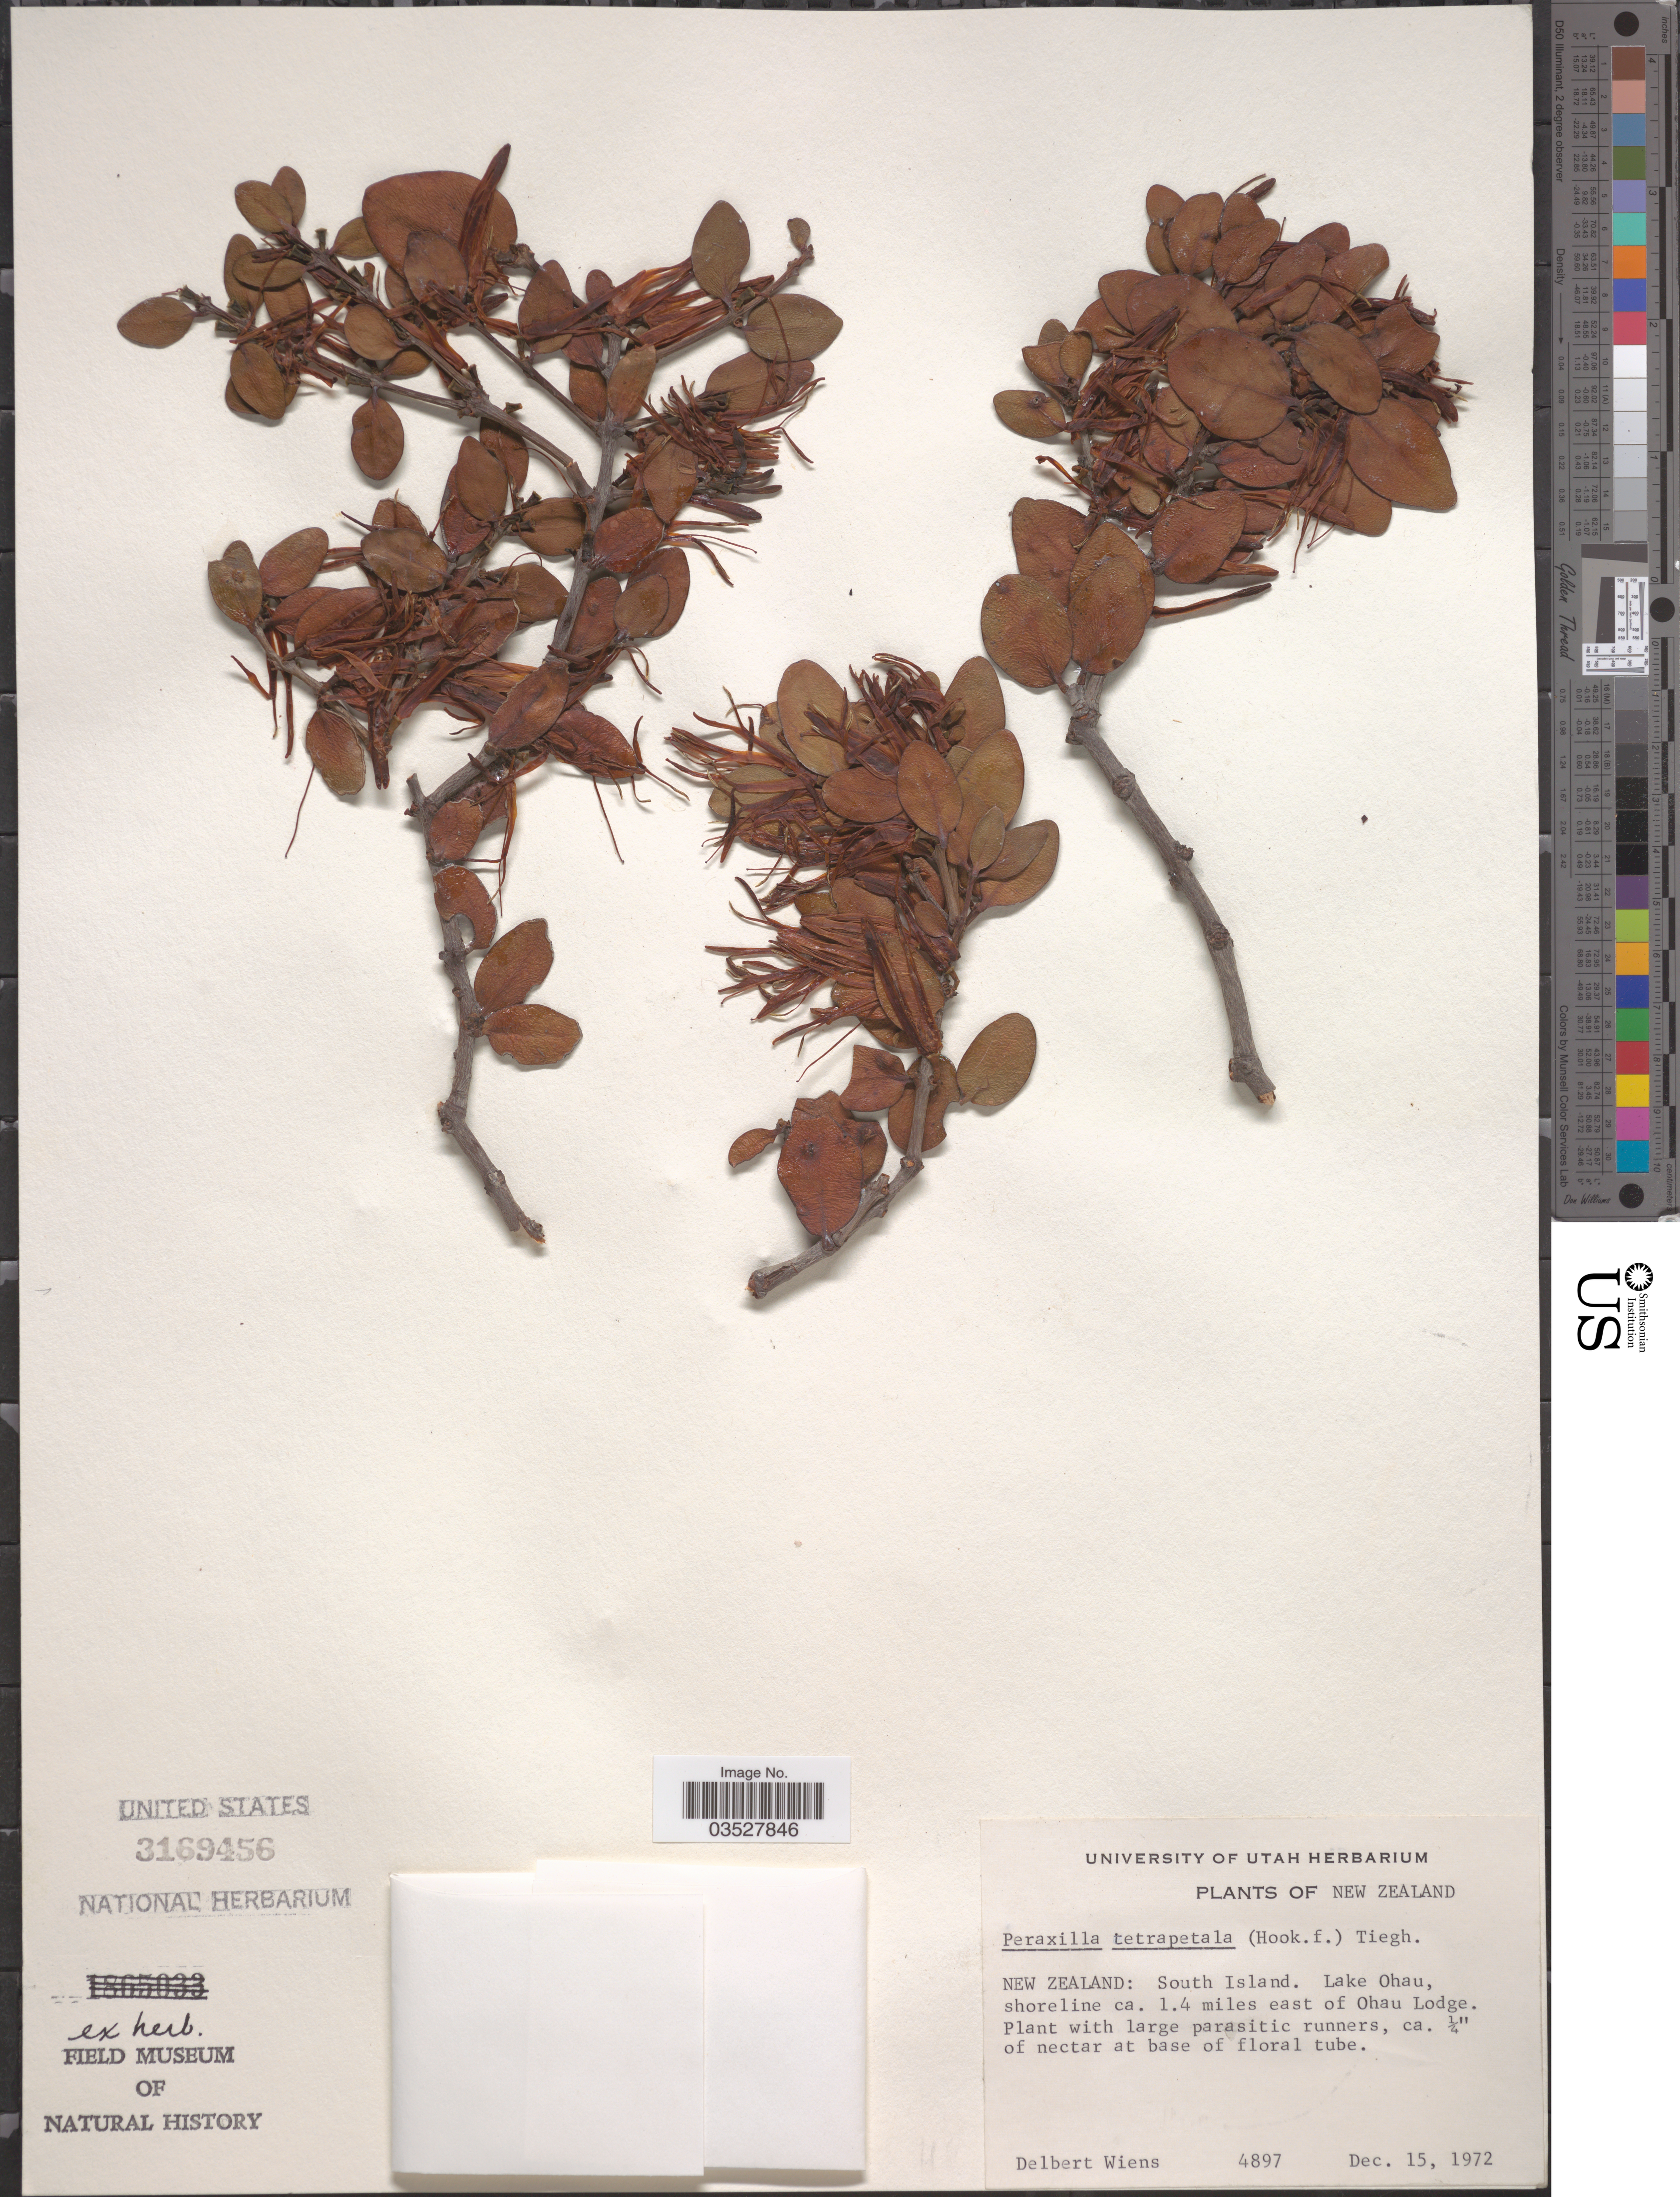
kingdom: Plantae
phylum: Tracheophyta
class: Magnoliopsida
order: Santalales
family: Loranthaceae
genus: Peraxilla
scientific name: Peraxilla tetrapetala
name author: (L. f.) Tiegh.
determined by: Strong, Mark T., (BOT), Smithsonian Institution - National Museum of Natural History (UNITED STATES)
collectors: D. Wiens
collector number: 4897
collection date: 1972-12-15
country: New Zealand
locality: South Island. Lake Ohau, shoreline ca. 1.4 miles east of Ohau Lodge.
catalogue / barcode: US 3169456